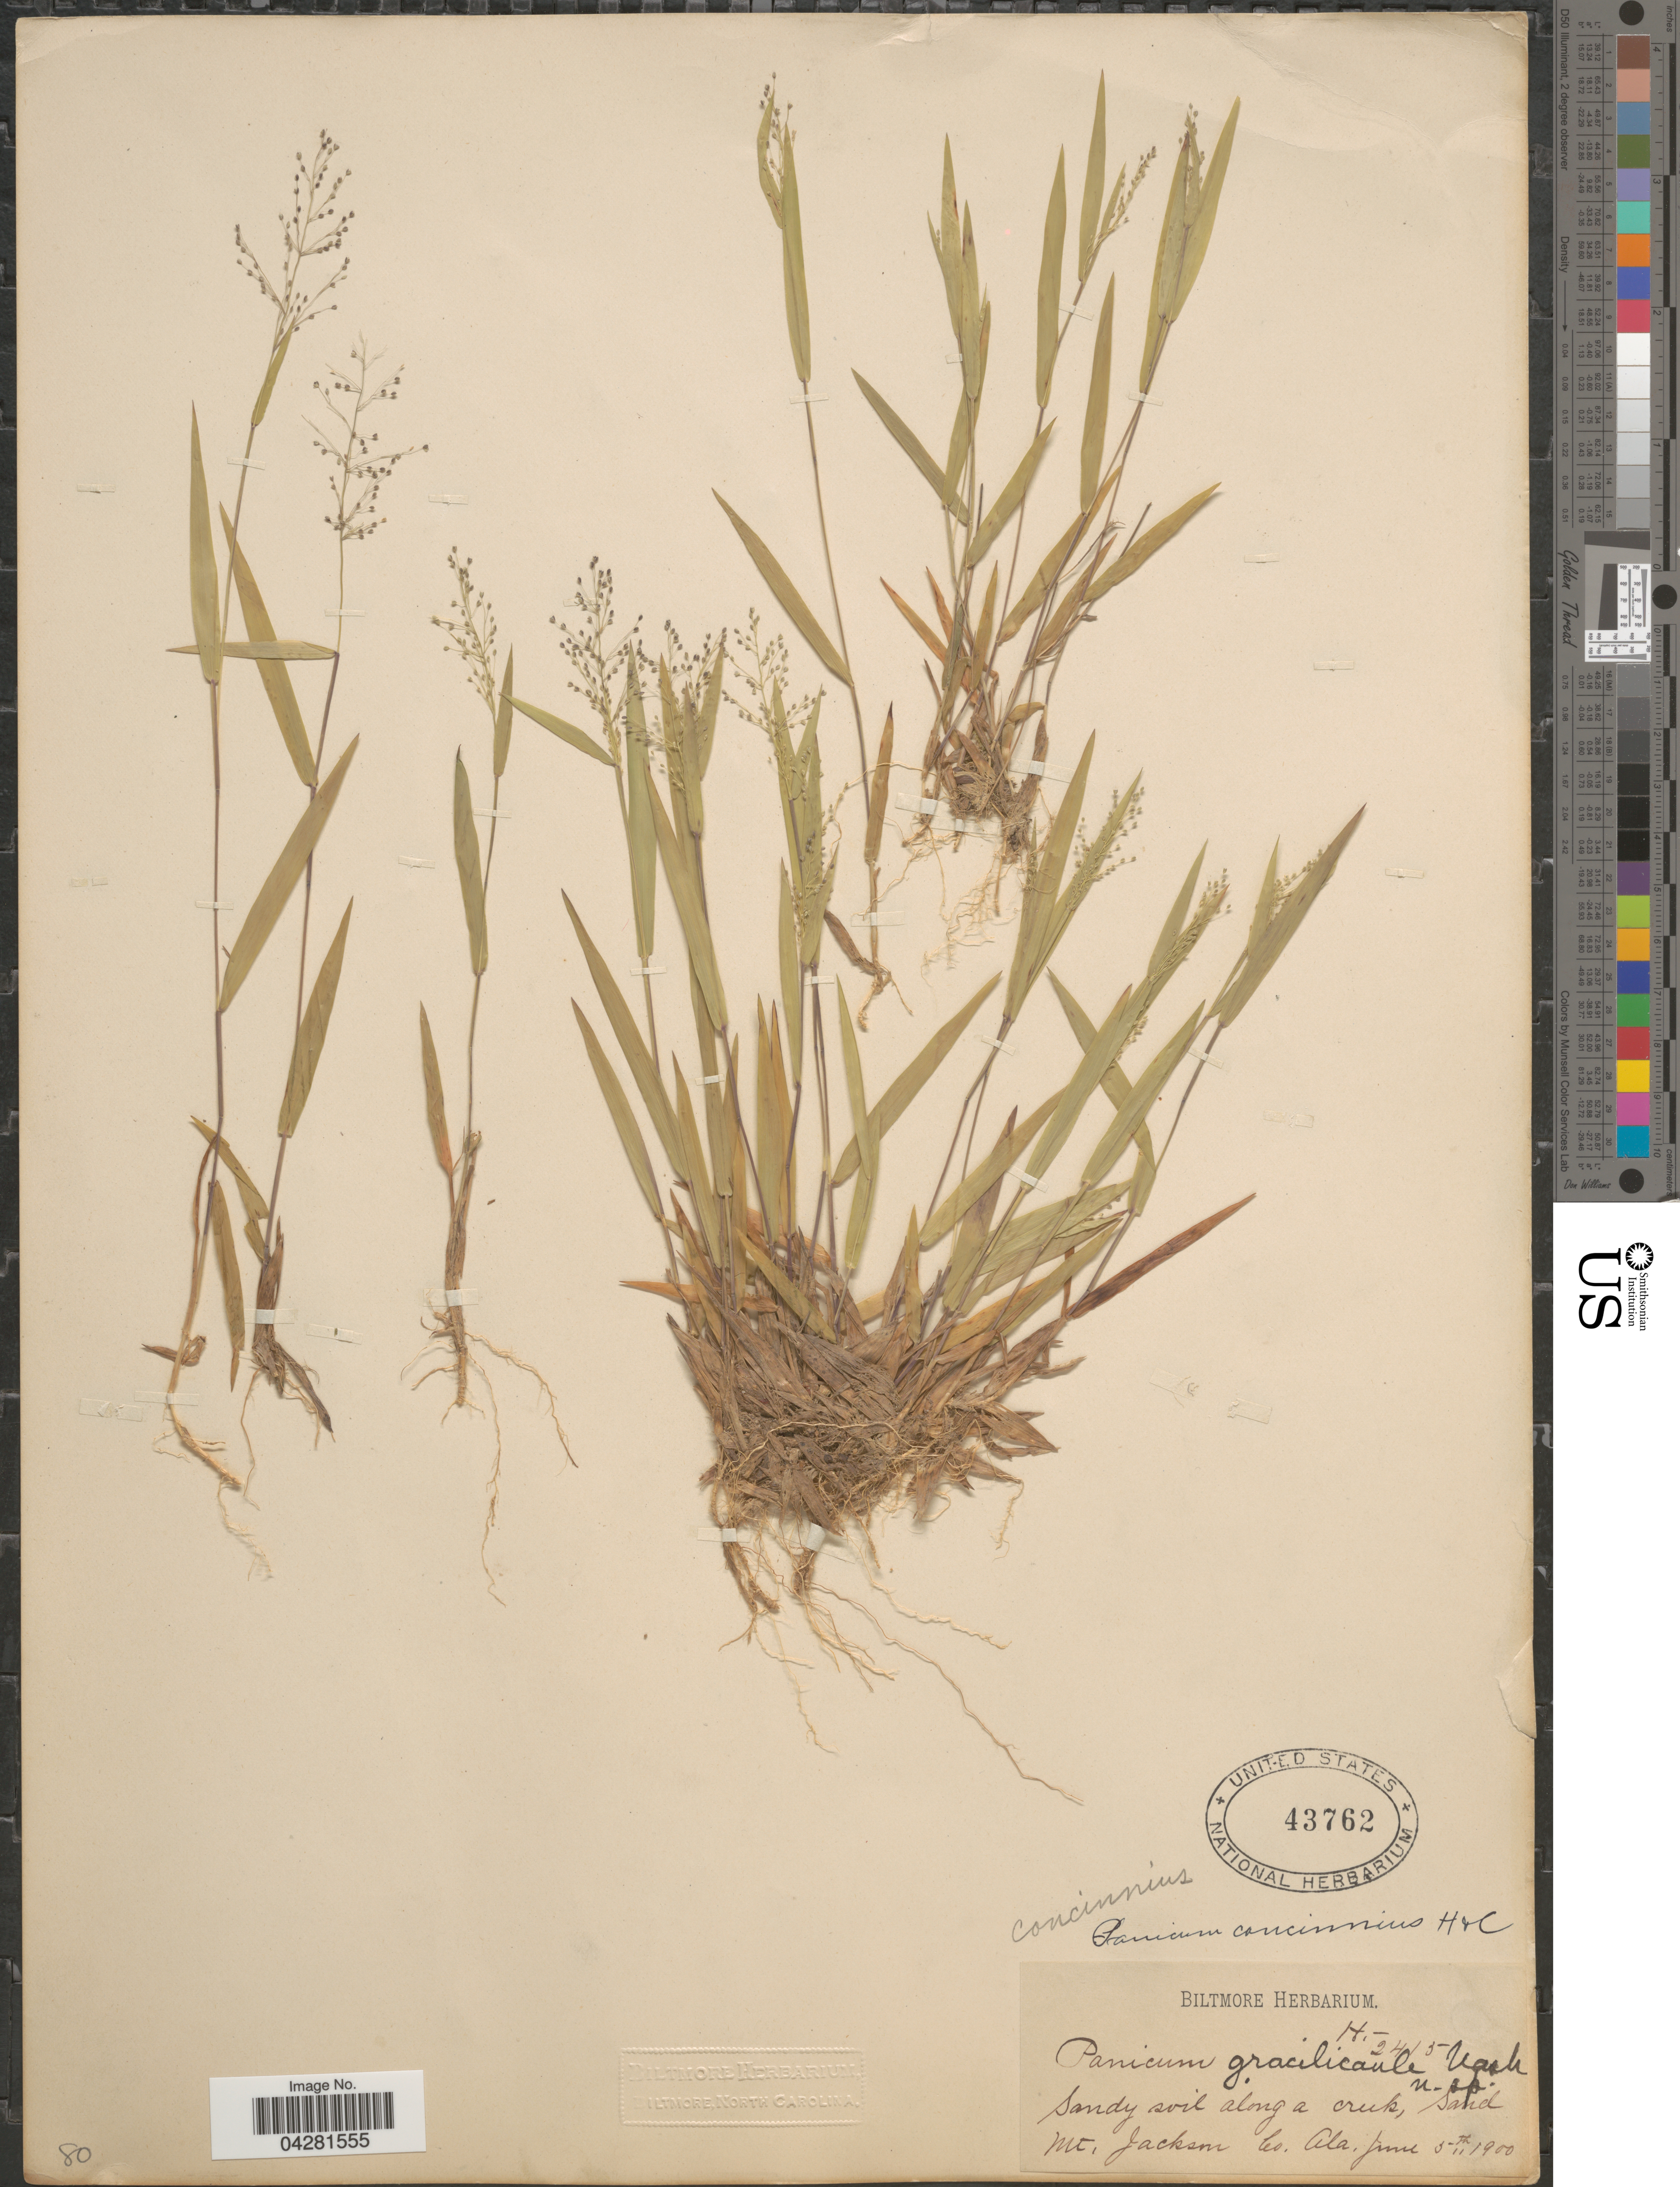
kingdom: Plantae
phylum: Tracheophyta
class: Liliopsida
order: Poales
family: Poaceae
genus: Dichanthelium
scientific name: Dichanthelium dichotomum var. unciphyllum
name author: (Trin.) Davidse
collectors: ex herb. Biltmore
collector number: H-2415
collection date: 1900-06-05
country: United States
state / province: Alabama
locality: Sandy soil along a creek, Sand Mt. Jackson Co.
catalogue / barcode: US 43762